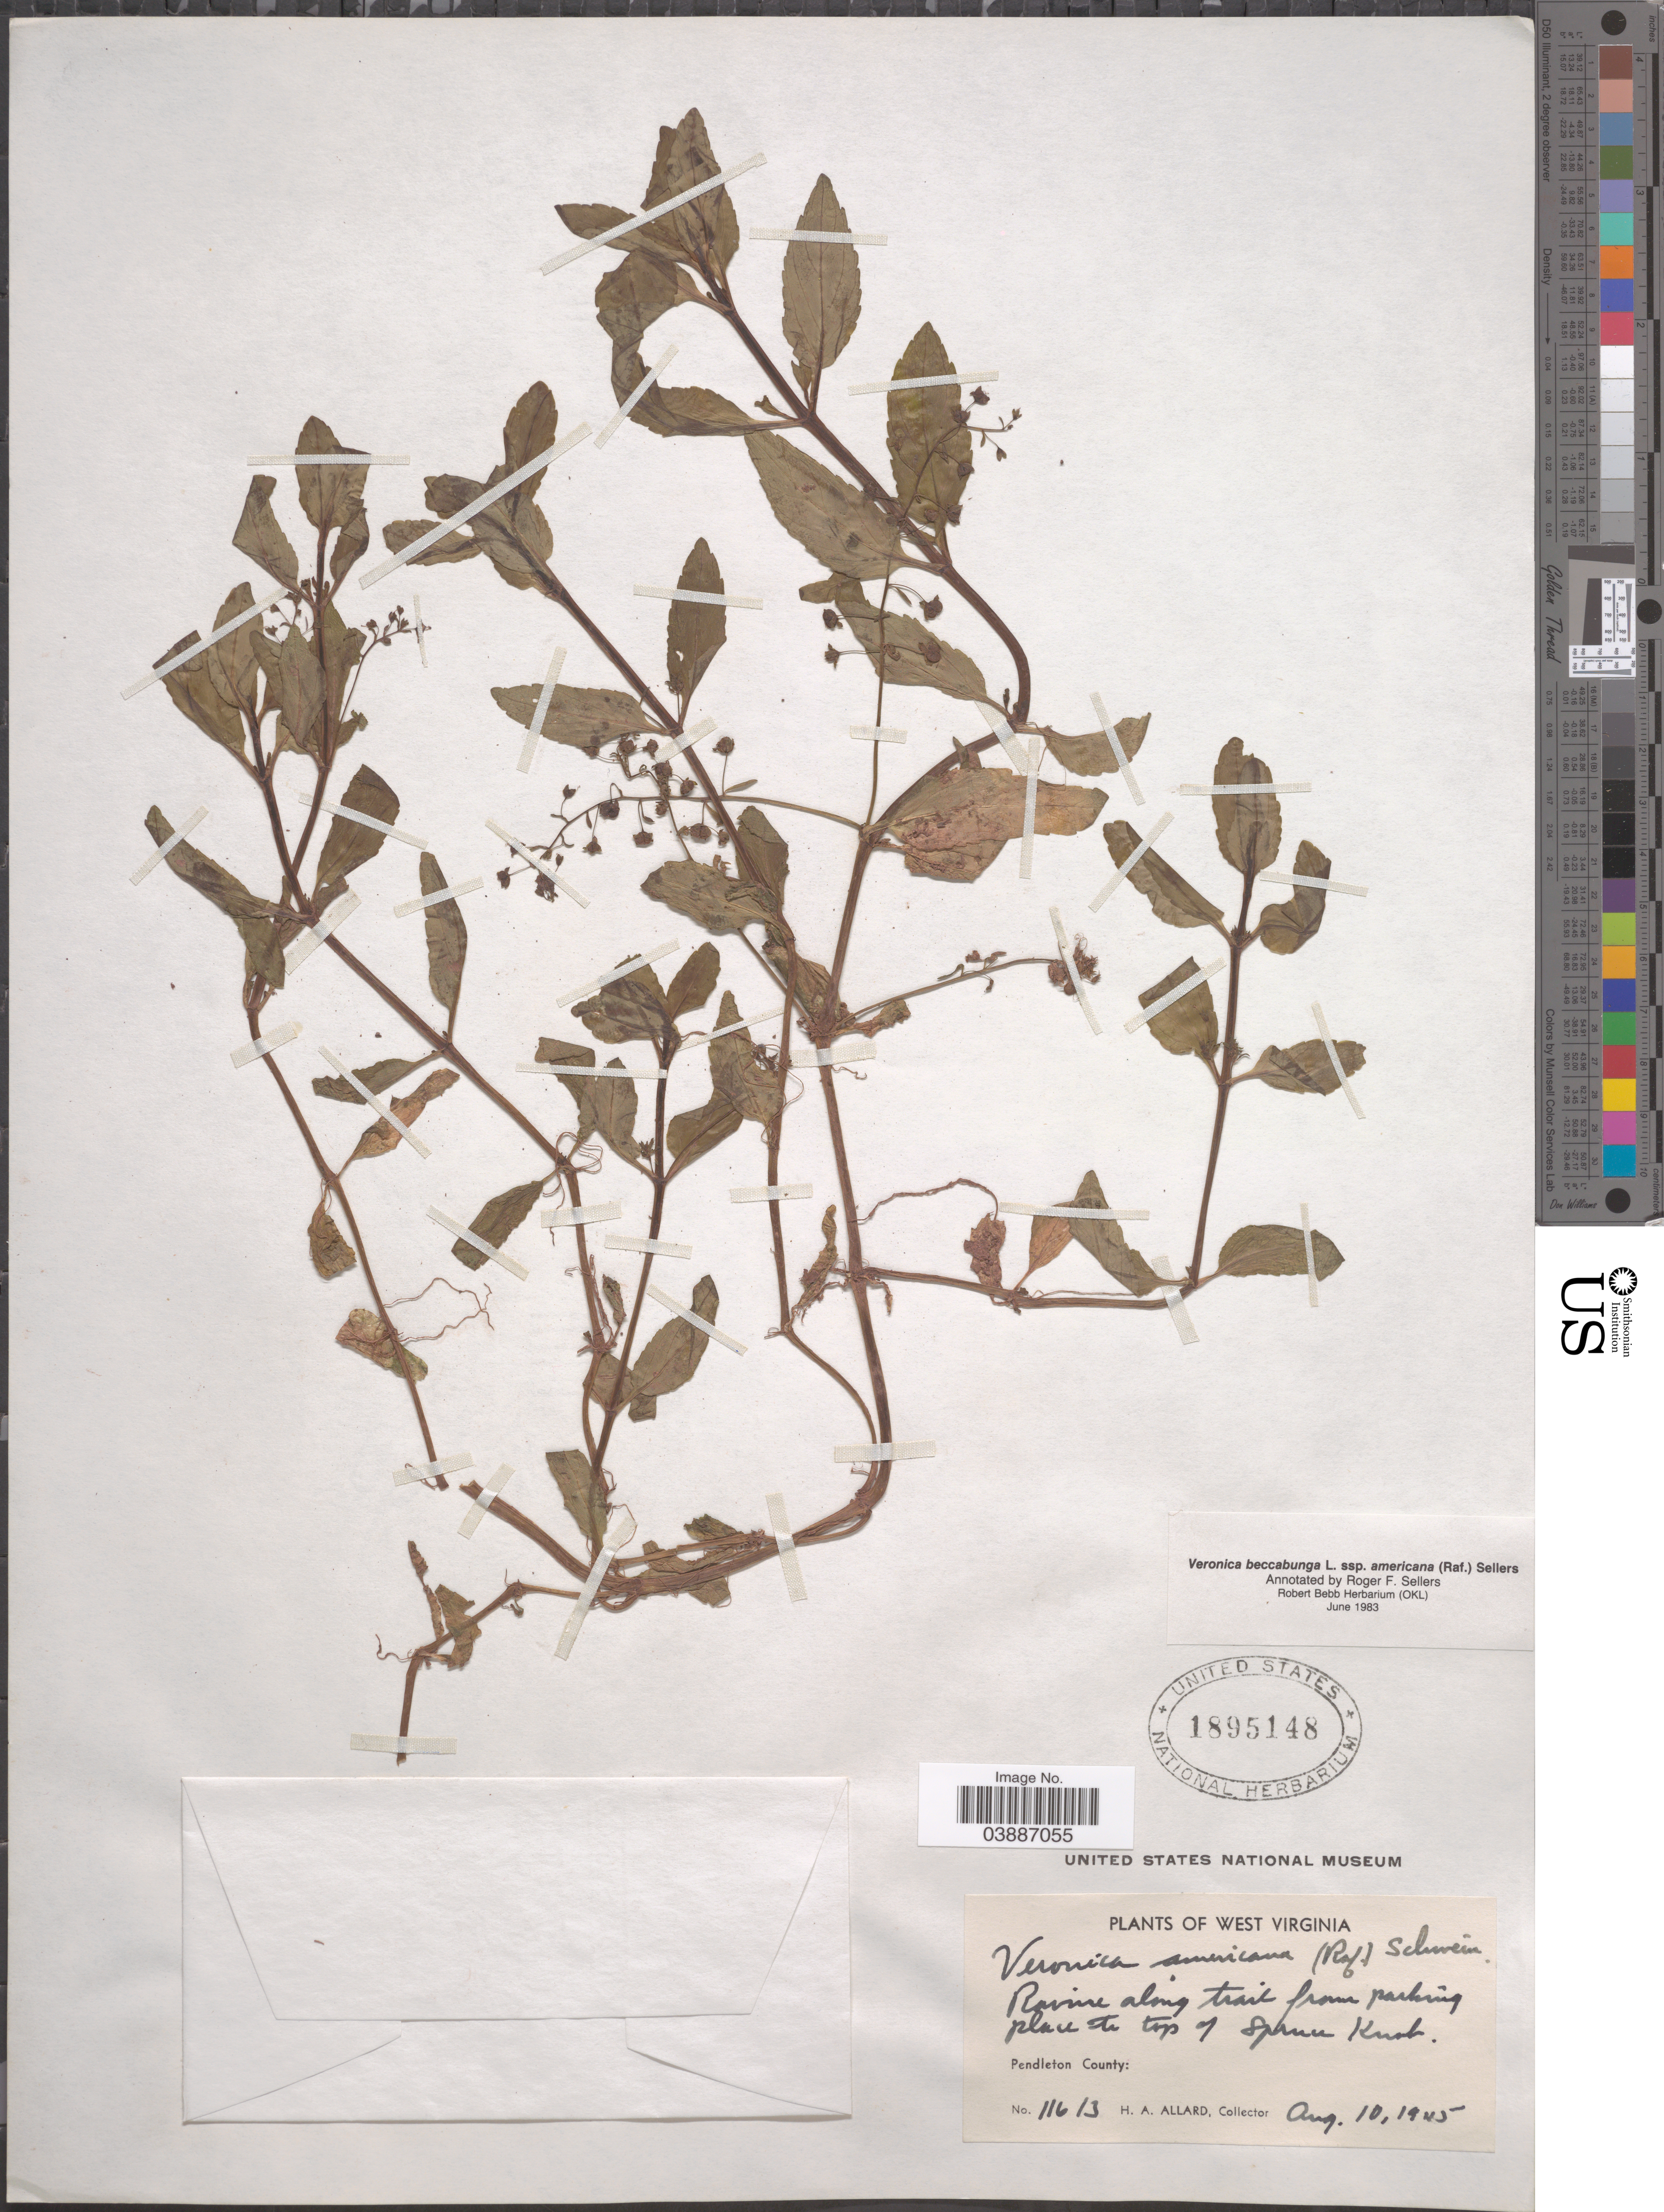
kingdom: Plantae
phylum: Tracheophyta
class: Magnoliopsida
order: Lamiales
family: Plantaginaceae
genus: Veronica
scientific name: Veronica beccabunga subsp. americana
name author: Raf.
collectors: H. A. Allard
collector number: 11613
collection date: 1945-08-10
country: United States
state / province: West Virginia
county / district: Pendleton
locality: Ravine along trail from parking place the top of Spruce Knob. Pendleton County.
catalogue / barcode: US 1895148